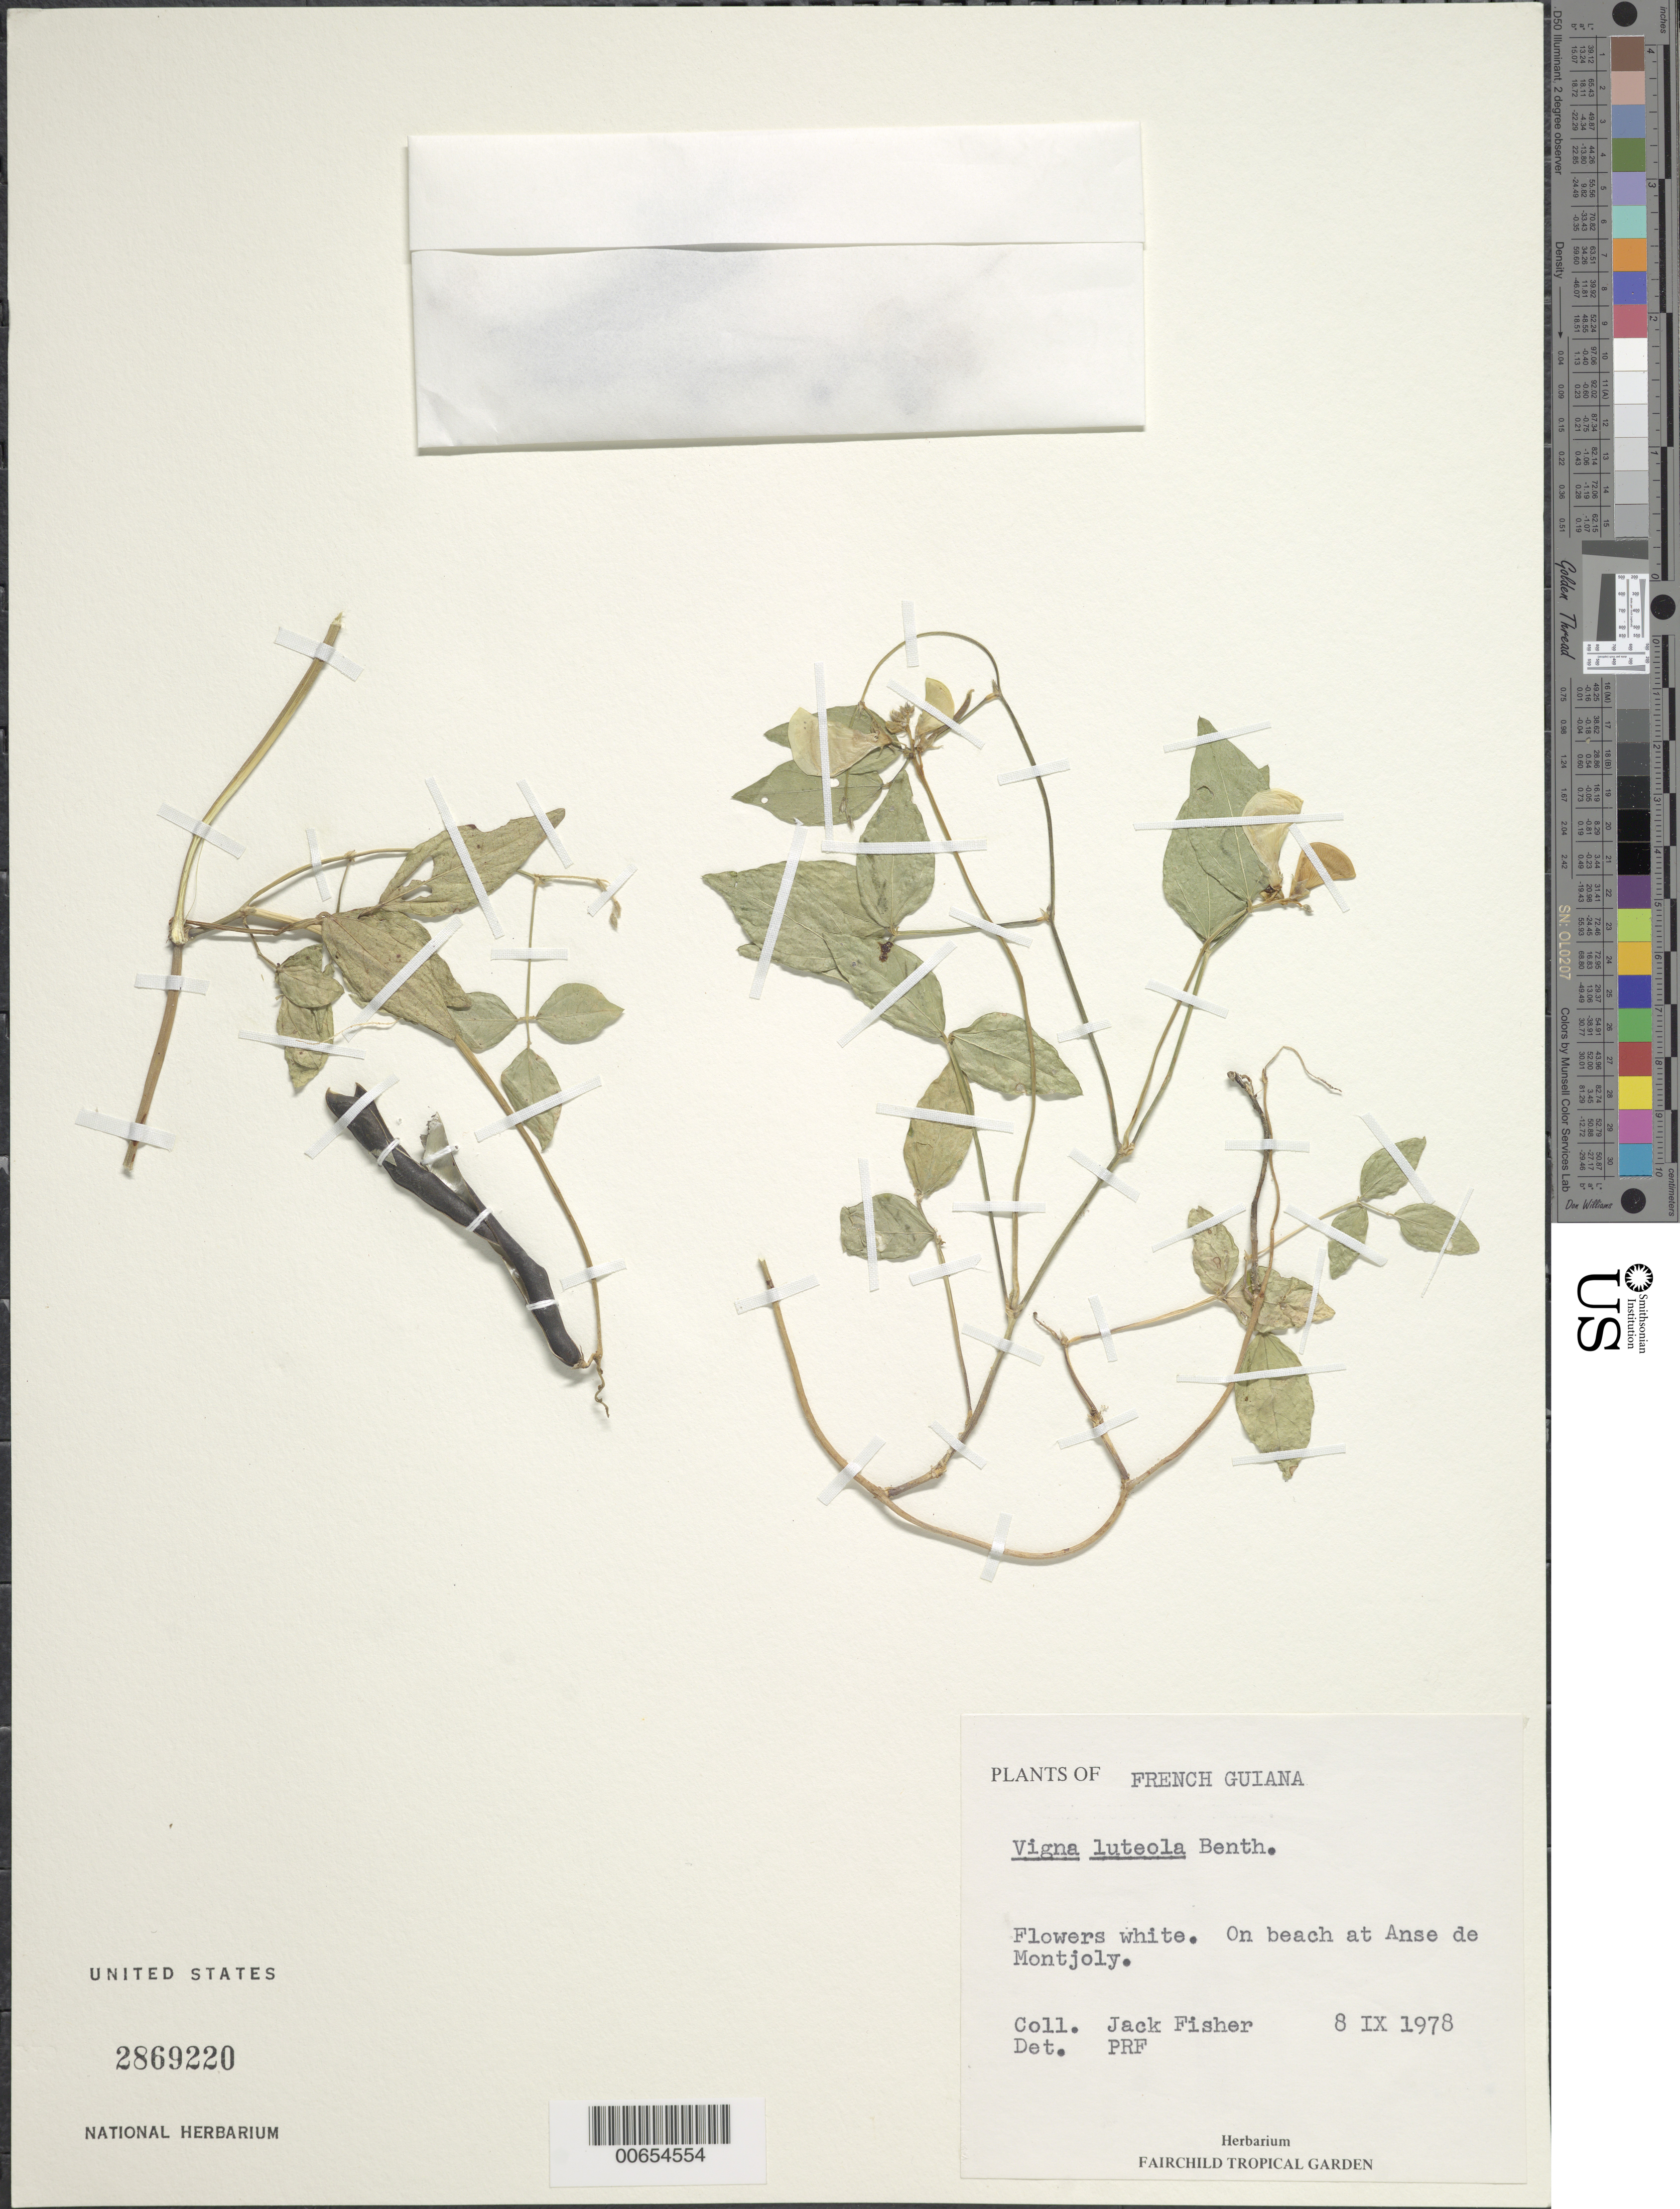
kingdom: Plantae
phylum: Tracheophyta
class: Magnoliopsida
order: Fabales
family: Fabaceae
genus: Vigna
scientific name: Vigna luteola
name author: (Jacq.) Benth.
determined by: Franz, P. R.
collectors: J. Fisher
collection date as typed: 8-Sep-78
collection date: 1978-09-08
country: French Guiana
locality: Anse de Montjoly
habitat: Beach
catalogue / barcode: US 2869220